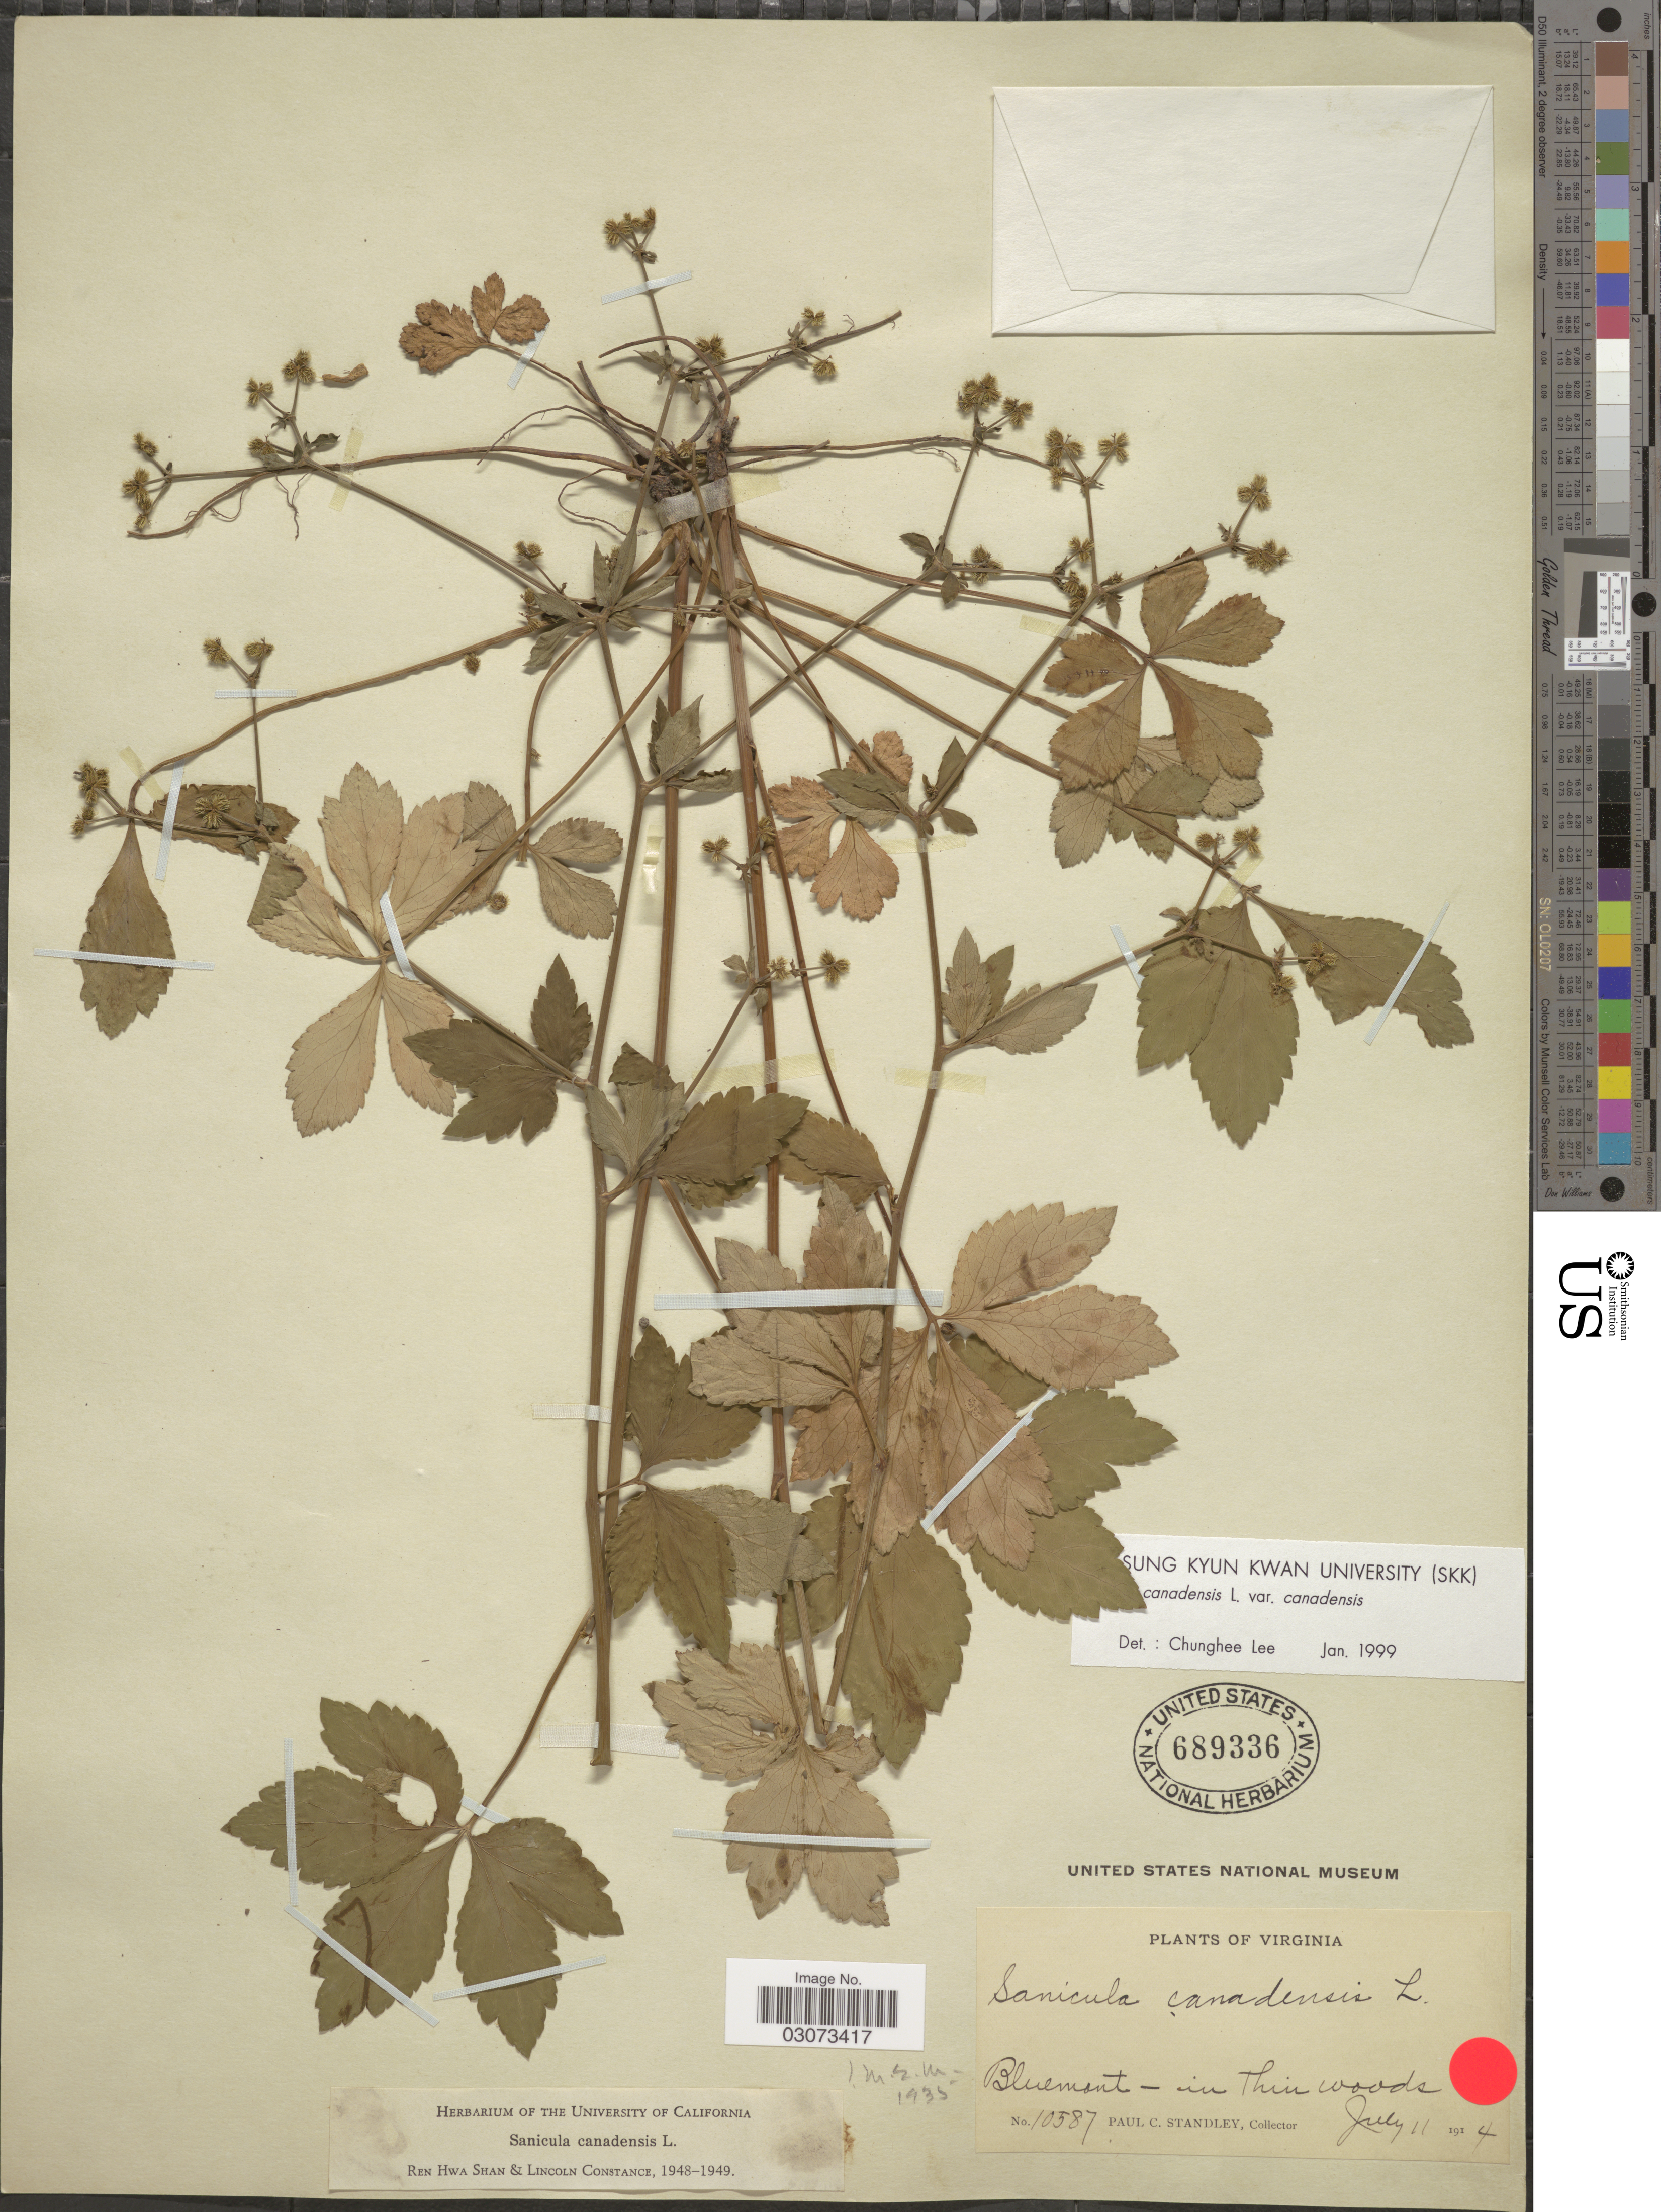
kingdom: Plantae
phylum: Tracheophyta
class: Magnoliopsida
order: Apiales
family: Apiaceae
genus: Sanicula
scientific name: Sanicula canadensis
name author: L.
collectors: P. C. Standley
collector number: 10587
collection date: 1914-07-11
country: United States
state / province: Virginia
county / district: Loudoun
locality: Bluemont.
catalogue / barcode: US 689336